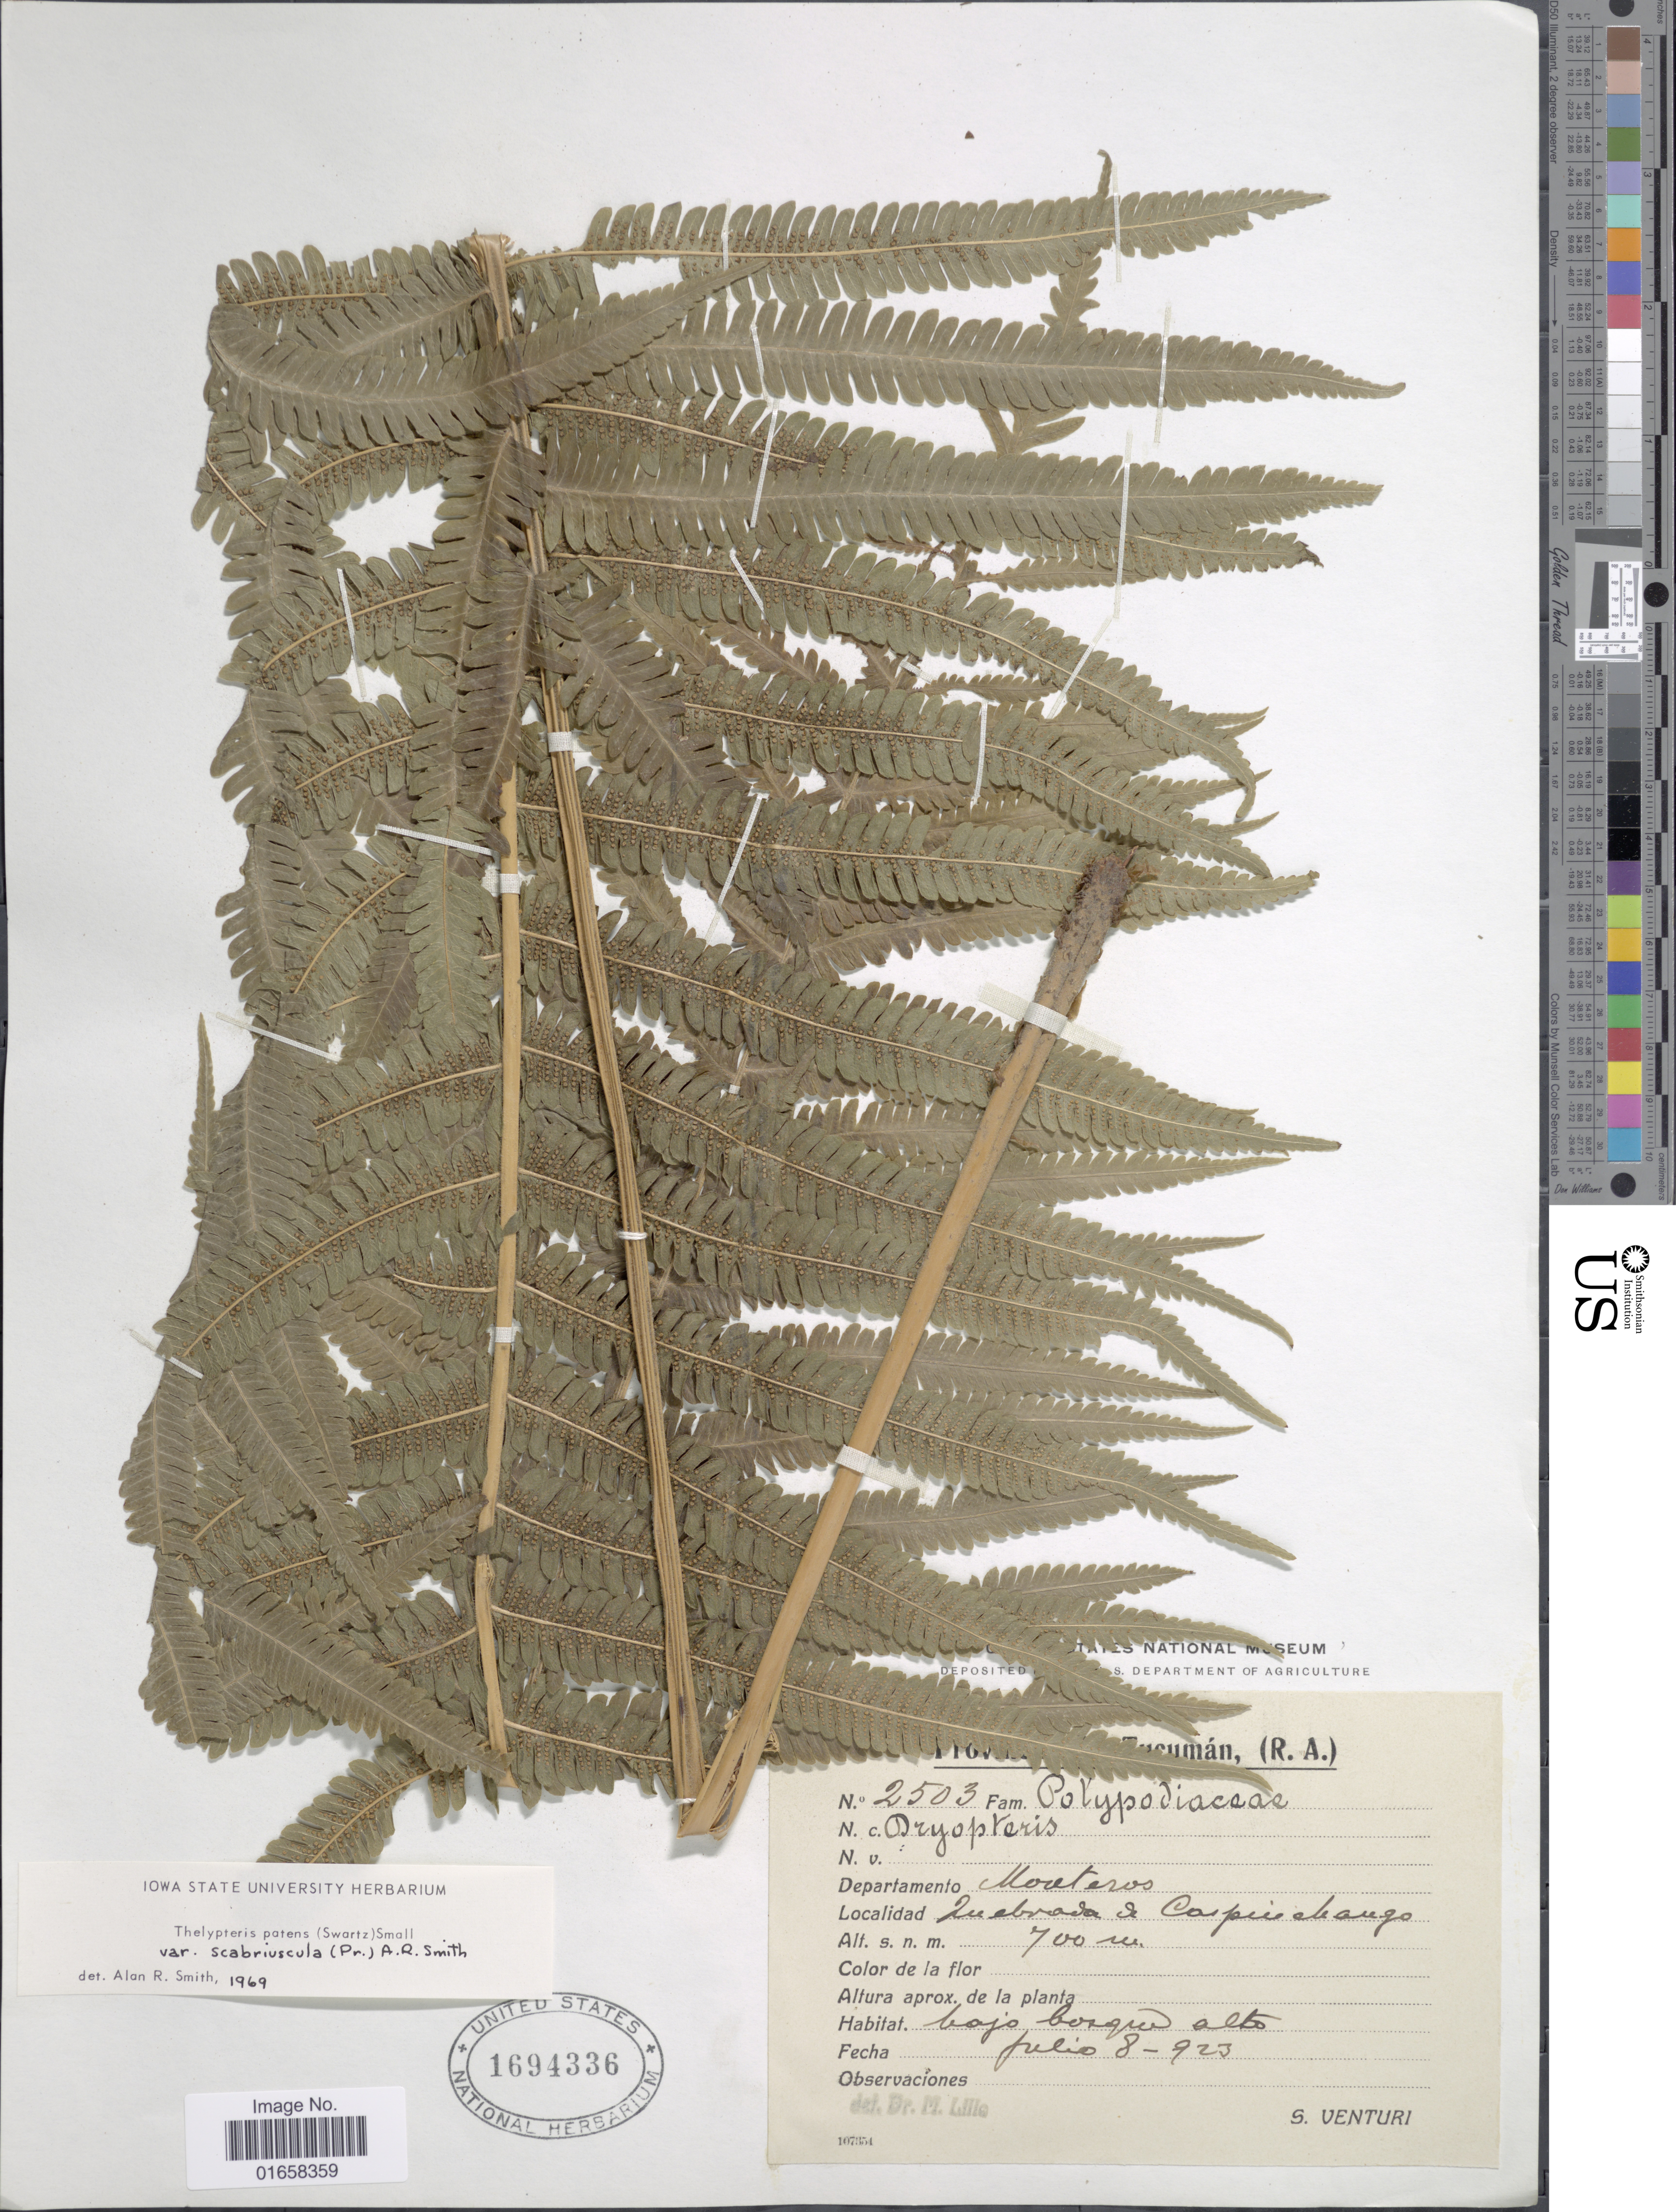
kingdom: Plantae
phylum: Tracheophyta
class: Polypodiopsida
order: Polypodiales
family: Thelypteridaceae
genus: Christella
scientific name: Christella patens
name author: (Sw.) Holttum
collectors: S. Venturi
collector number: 2503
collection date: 1923-07-08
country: Argentina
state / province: Tucuman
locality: Departamento Monteros. Quebrada de Caspice chango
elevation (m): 700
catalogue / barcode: US 1694336